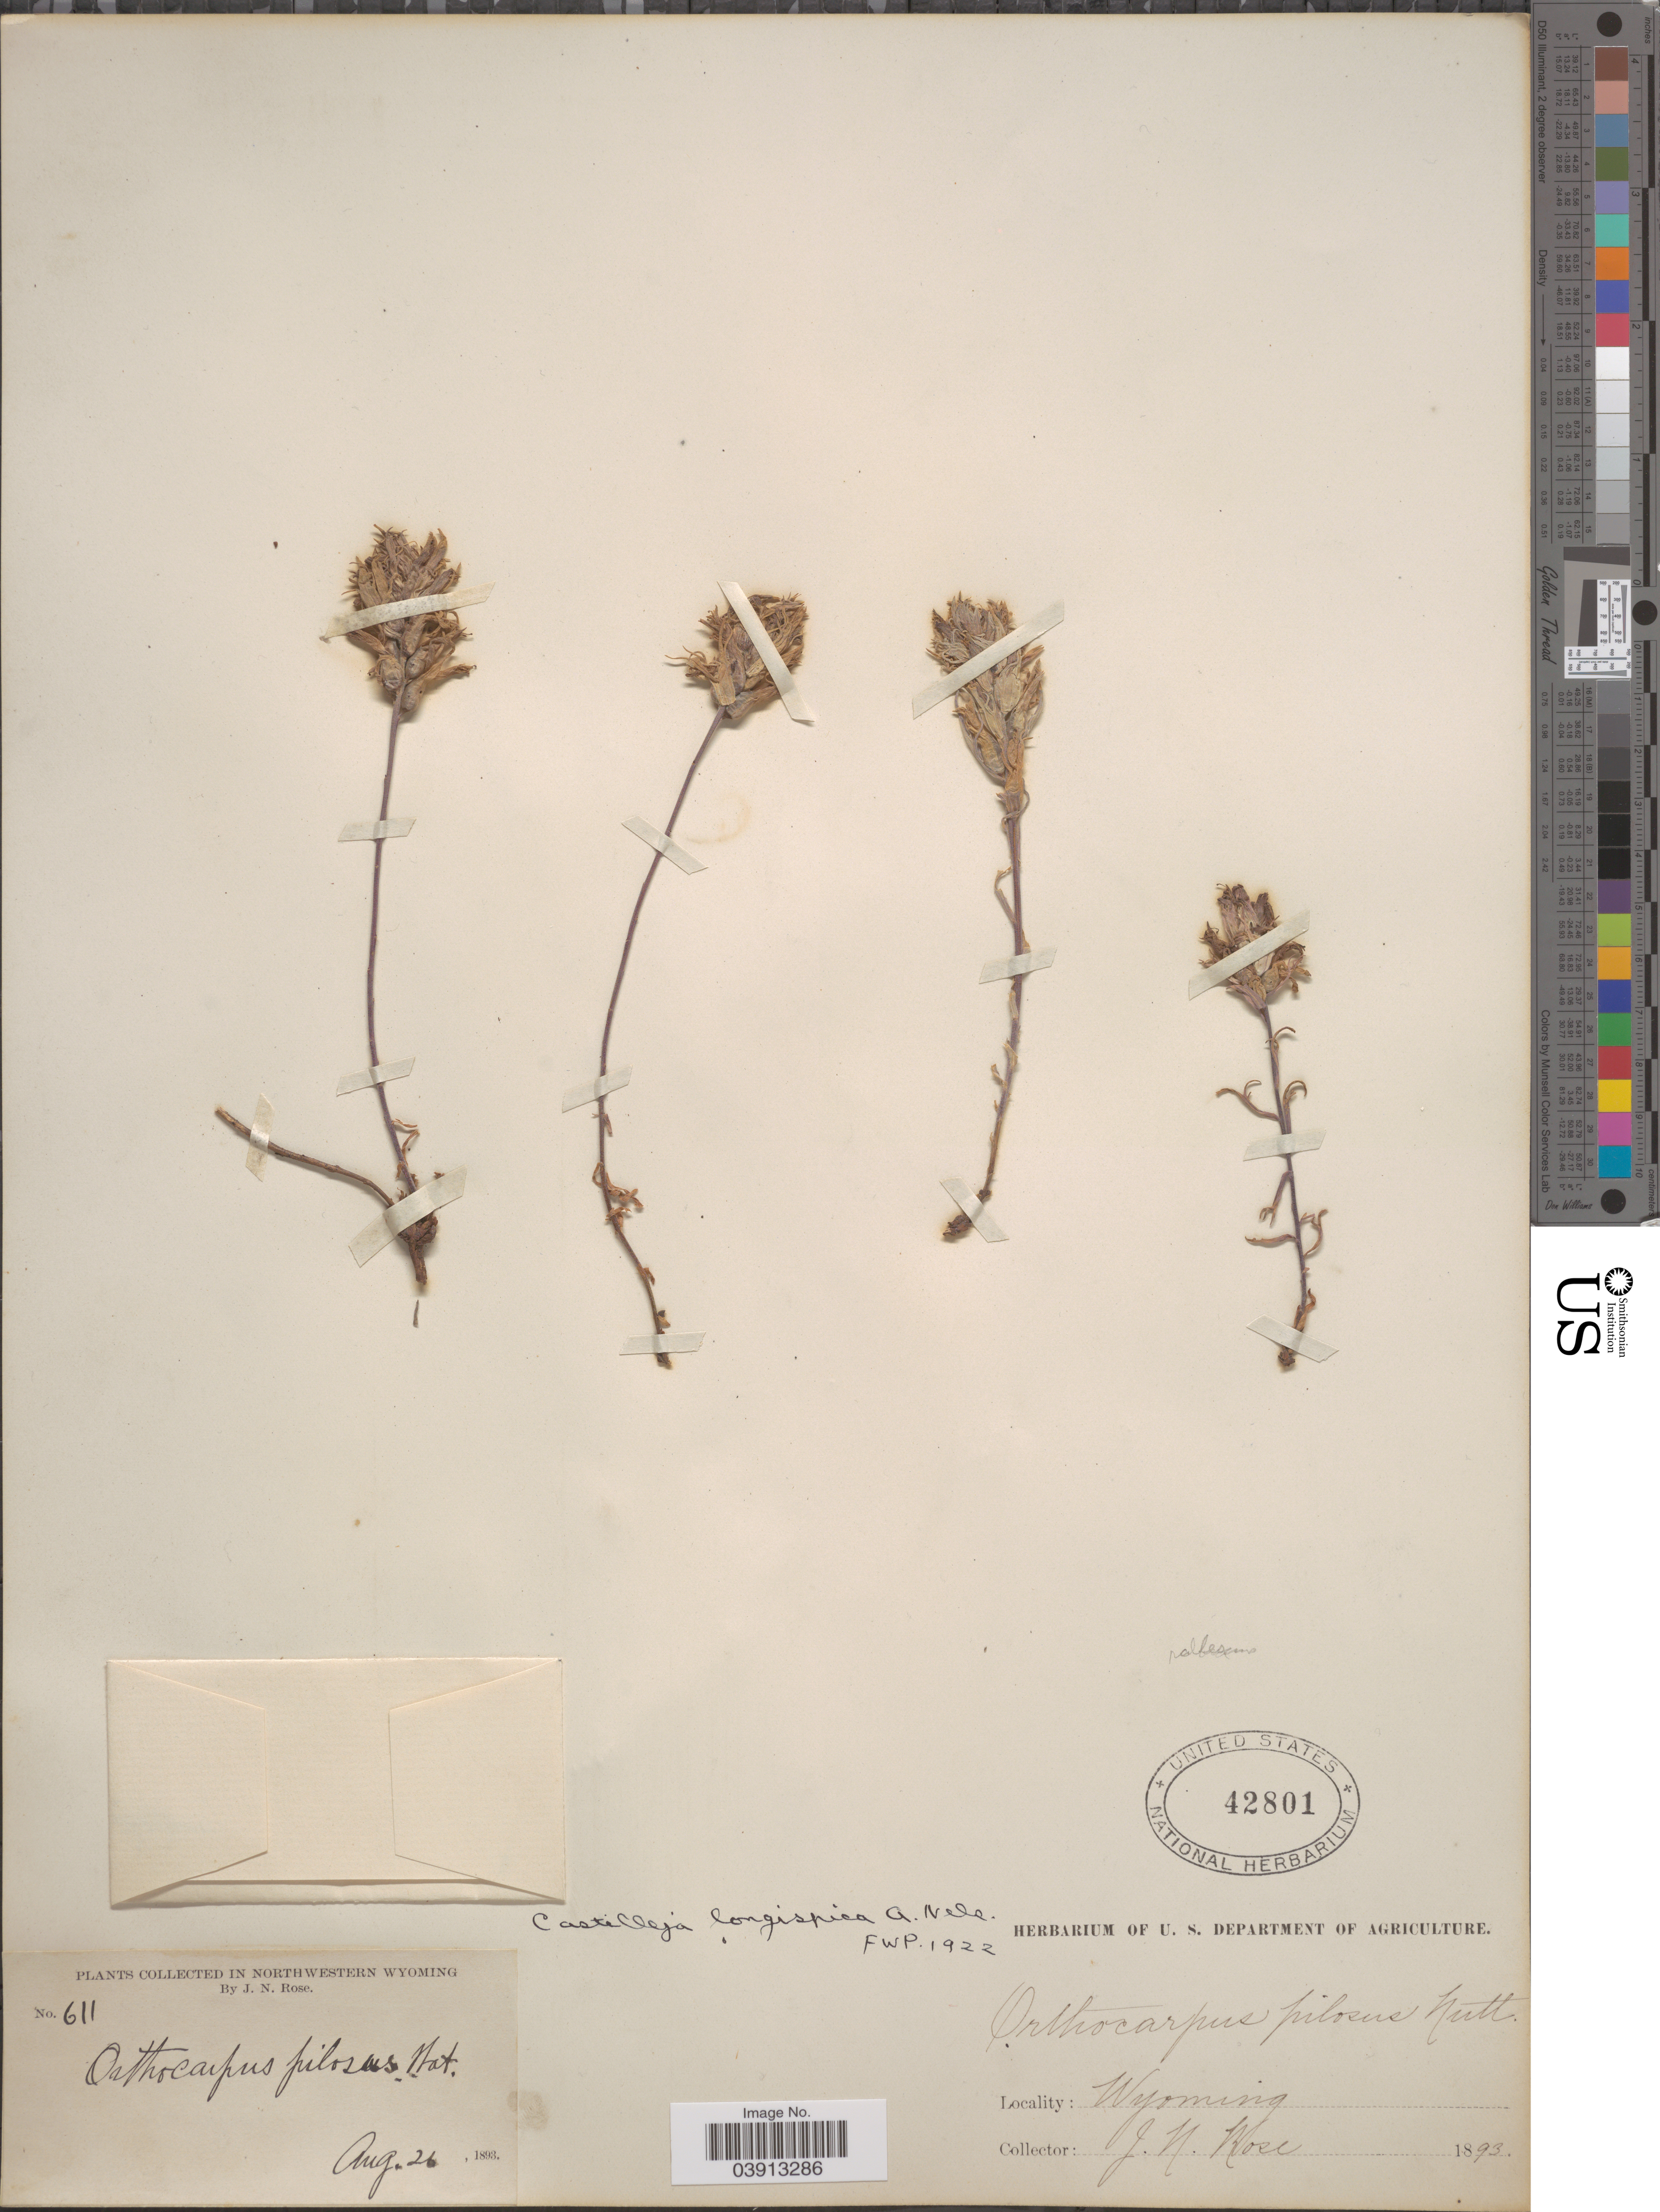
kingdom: Plantae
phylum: Tracheophyta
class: Magnoliopsida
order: Lamiales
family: Orobanchaceae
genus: Castilleja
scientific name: Castilleja pallescens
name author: (A. Gray) Greenm.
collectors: J. N. Rose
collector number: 611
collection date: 1893-08-26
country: United States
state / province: Wyoming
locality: Northwestern Wyoming.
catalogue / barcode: US 42801